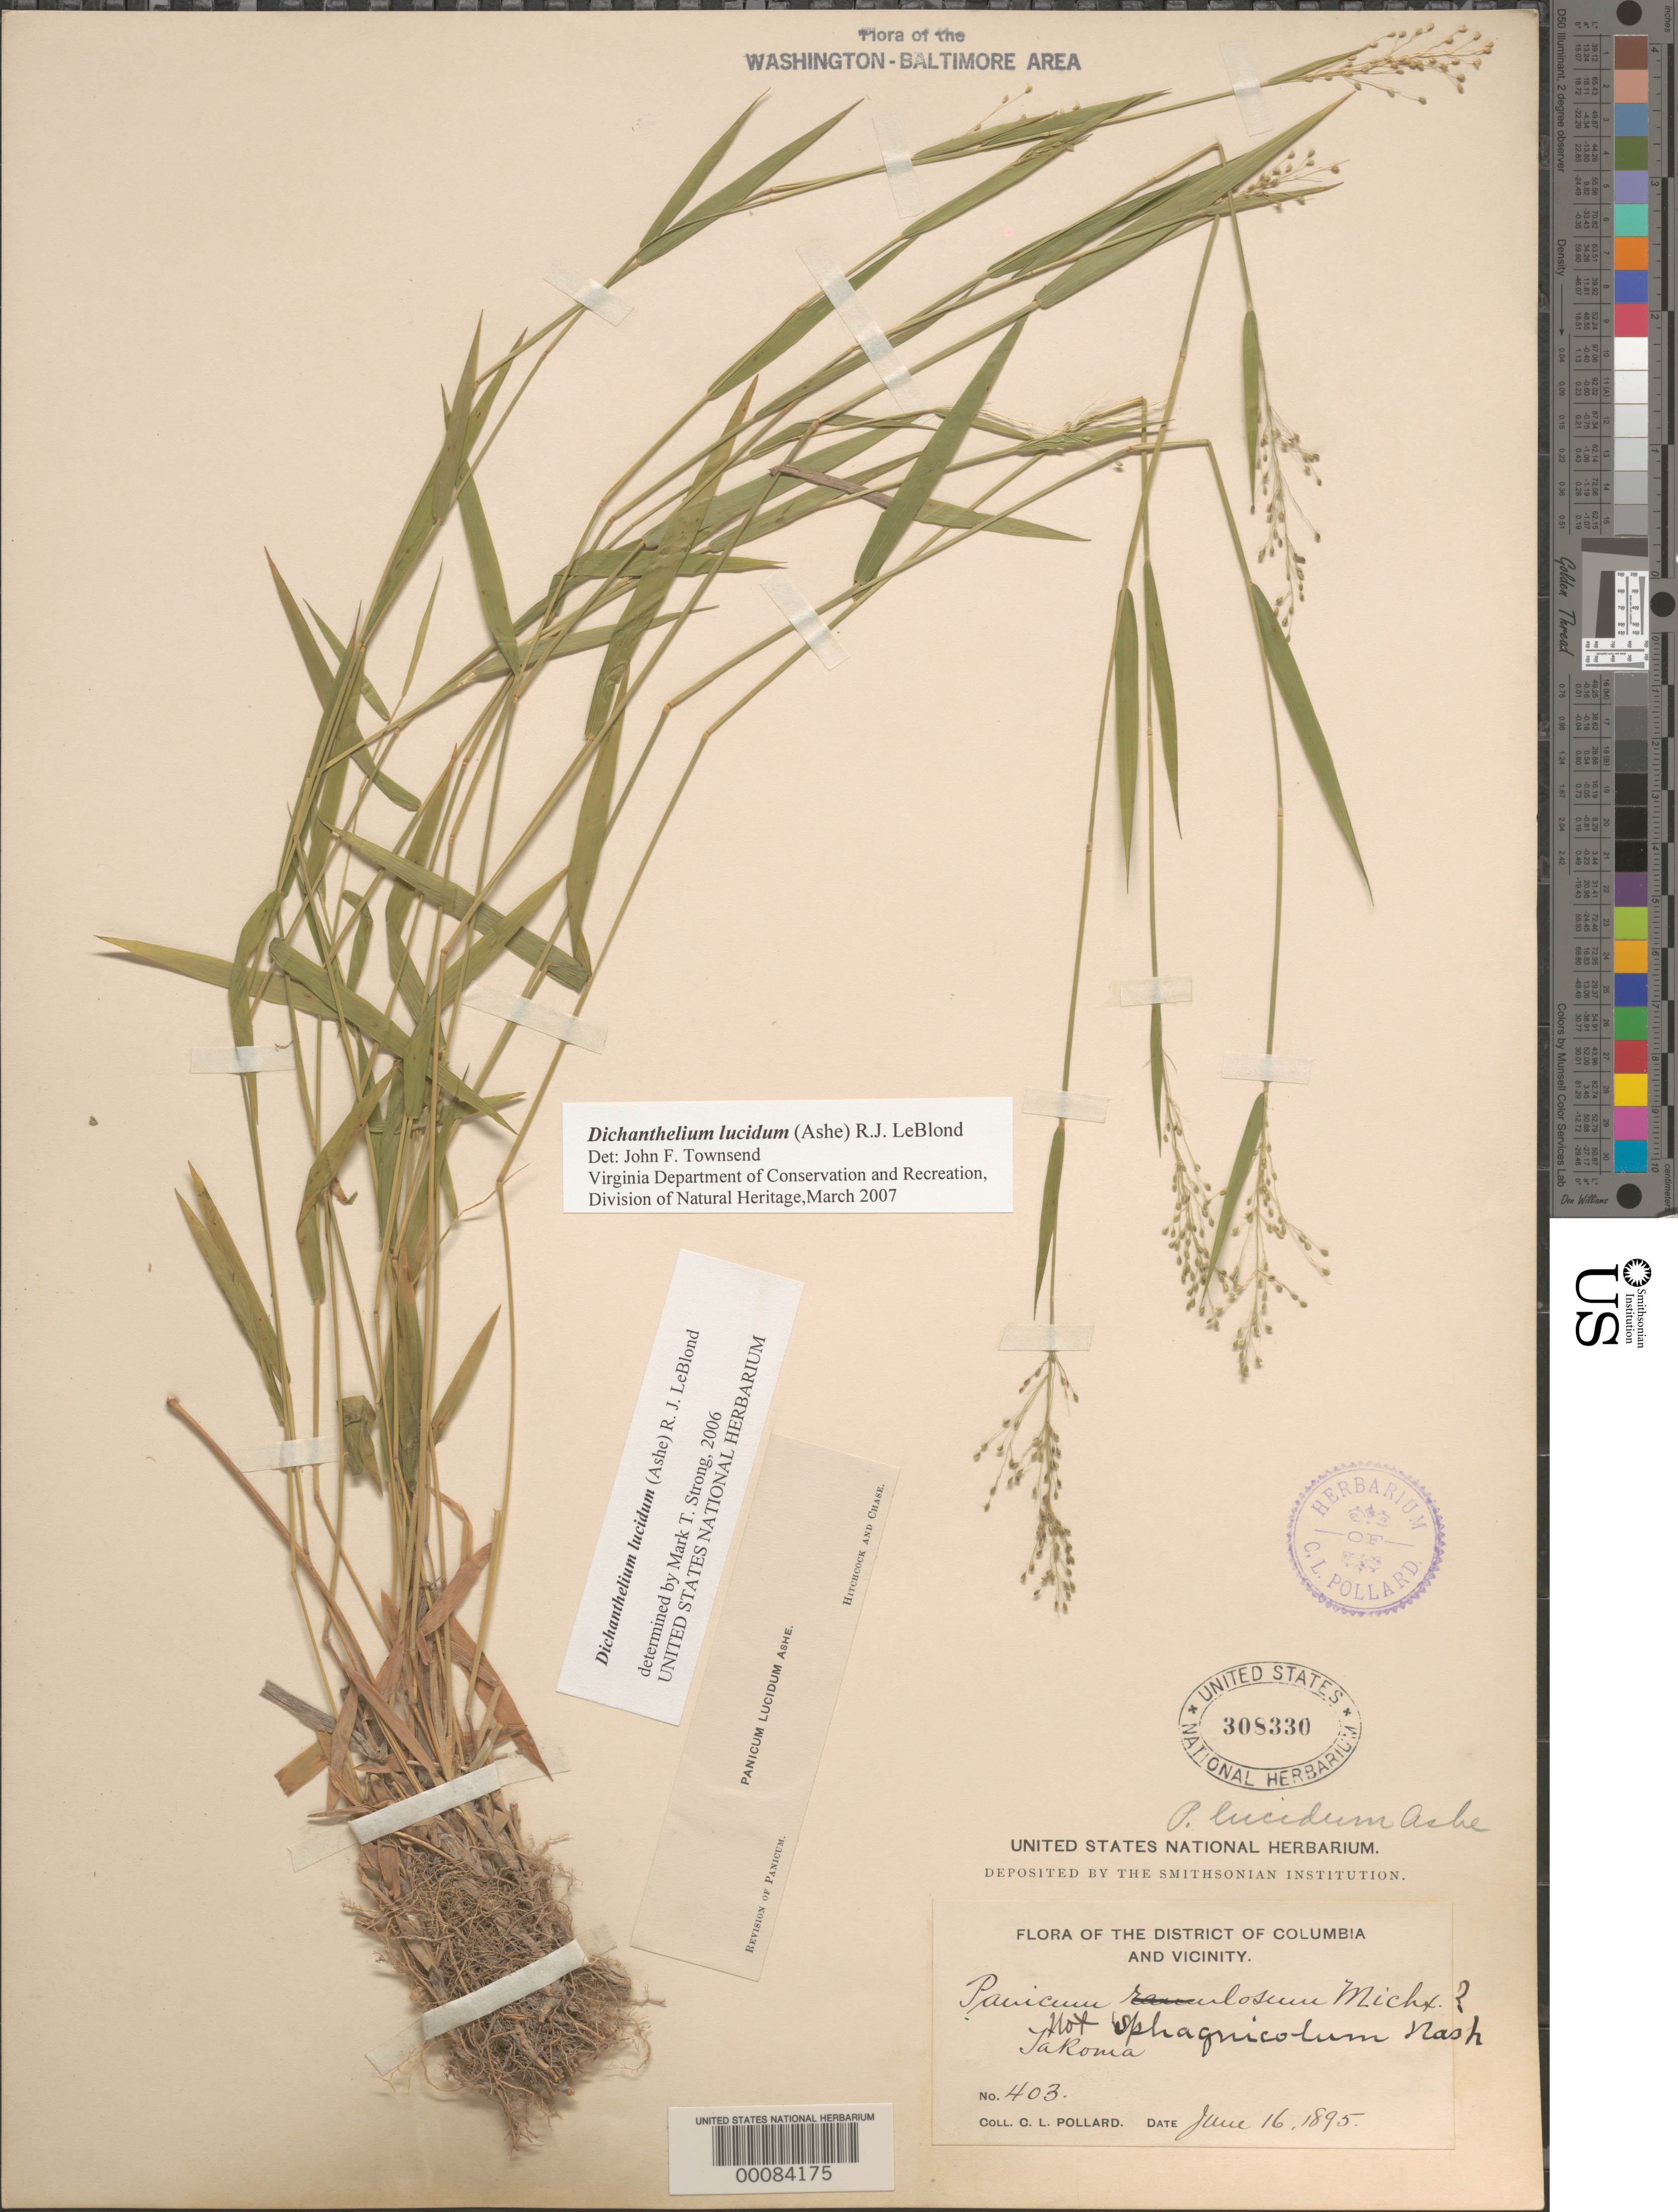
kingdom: Plantae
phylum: Tracheophyta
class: Liliopsida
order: Poales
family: Poaceae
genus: Dichanthelium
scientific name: Dichanthelium dichotomum var. dichotomum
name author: (L.) Gould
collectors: C. L. Pollard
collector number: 403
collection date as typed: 16 Jun 1895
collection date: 1895-06-16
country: United States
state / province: District of Columbia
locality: Takoma Park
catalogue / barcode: US 308330